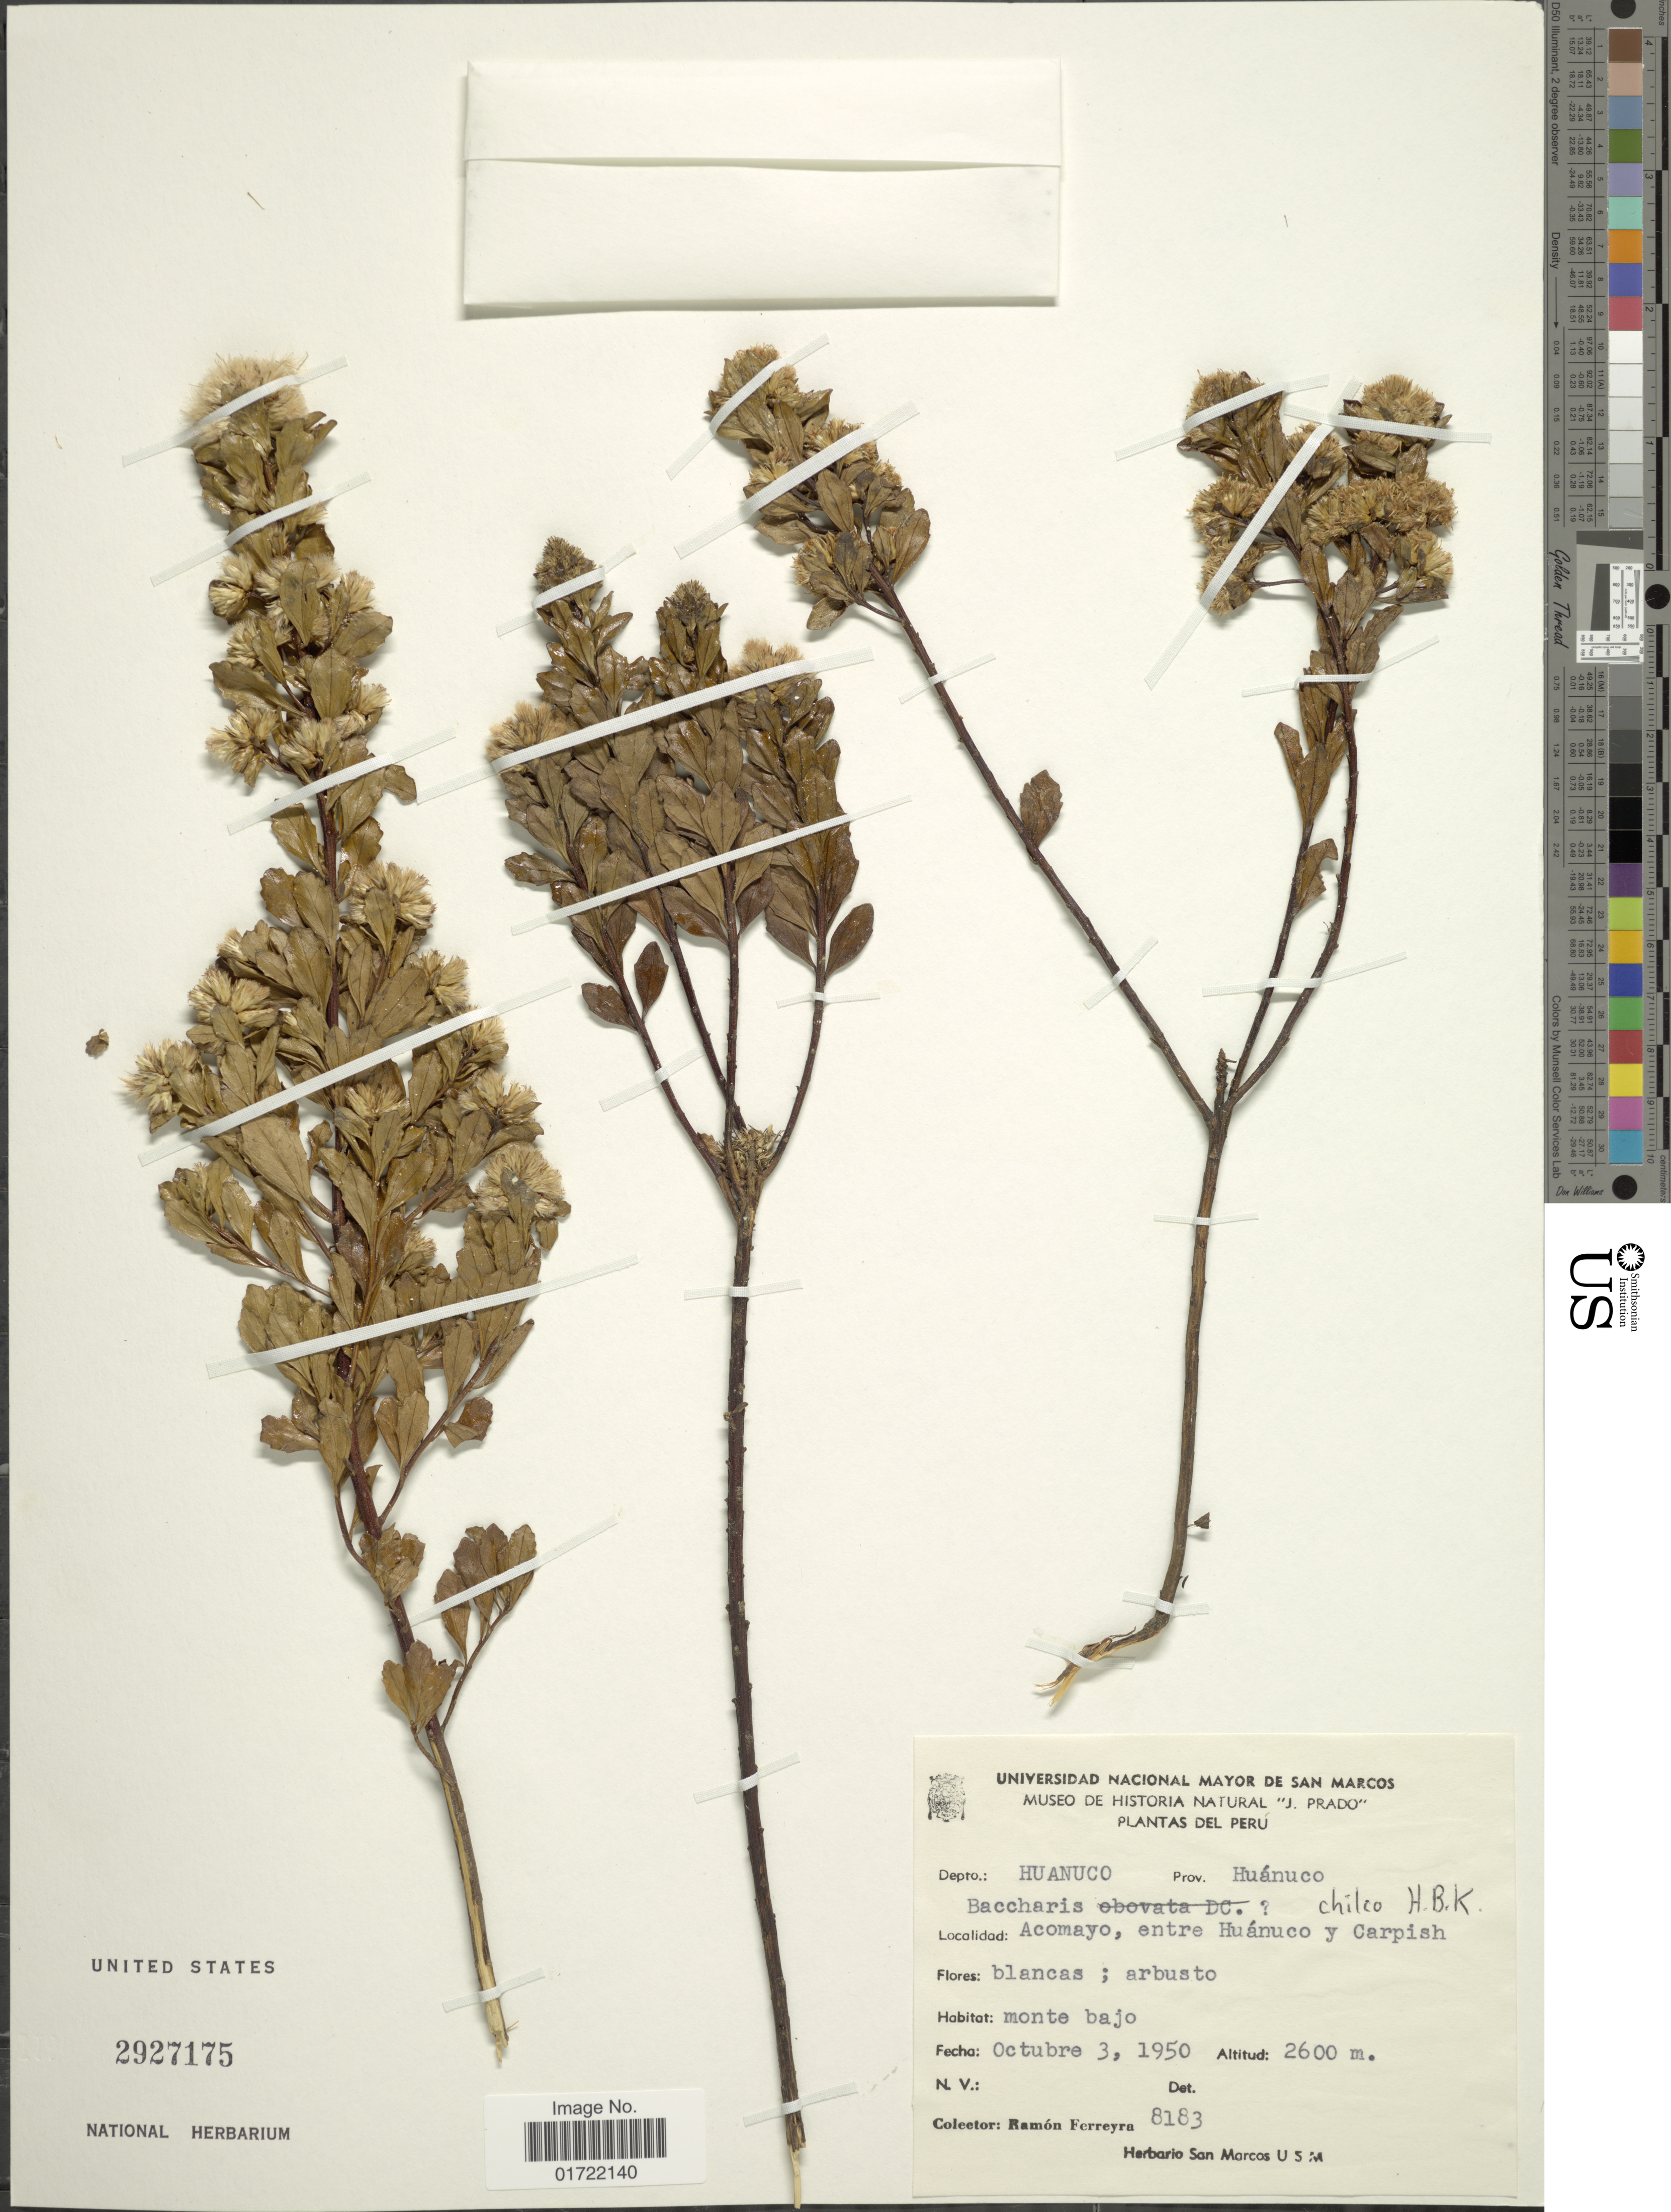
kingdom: Plantae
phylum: Tracheophyta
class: Magnoliopsida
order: Asterales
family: Asteraceae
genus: Baccharis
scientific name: Baccharis chilco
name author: Kunth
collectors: R. A. Ferreyra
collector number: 8183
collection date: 1950-10-03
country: Peru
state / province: Huánuco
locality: Dept. Huanuco, Acomayo, entre Huanuco y Carpish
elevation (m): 2600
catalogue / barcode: US 2927175